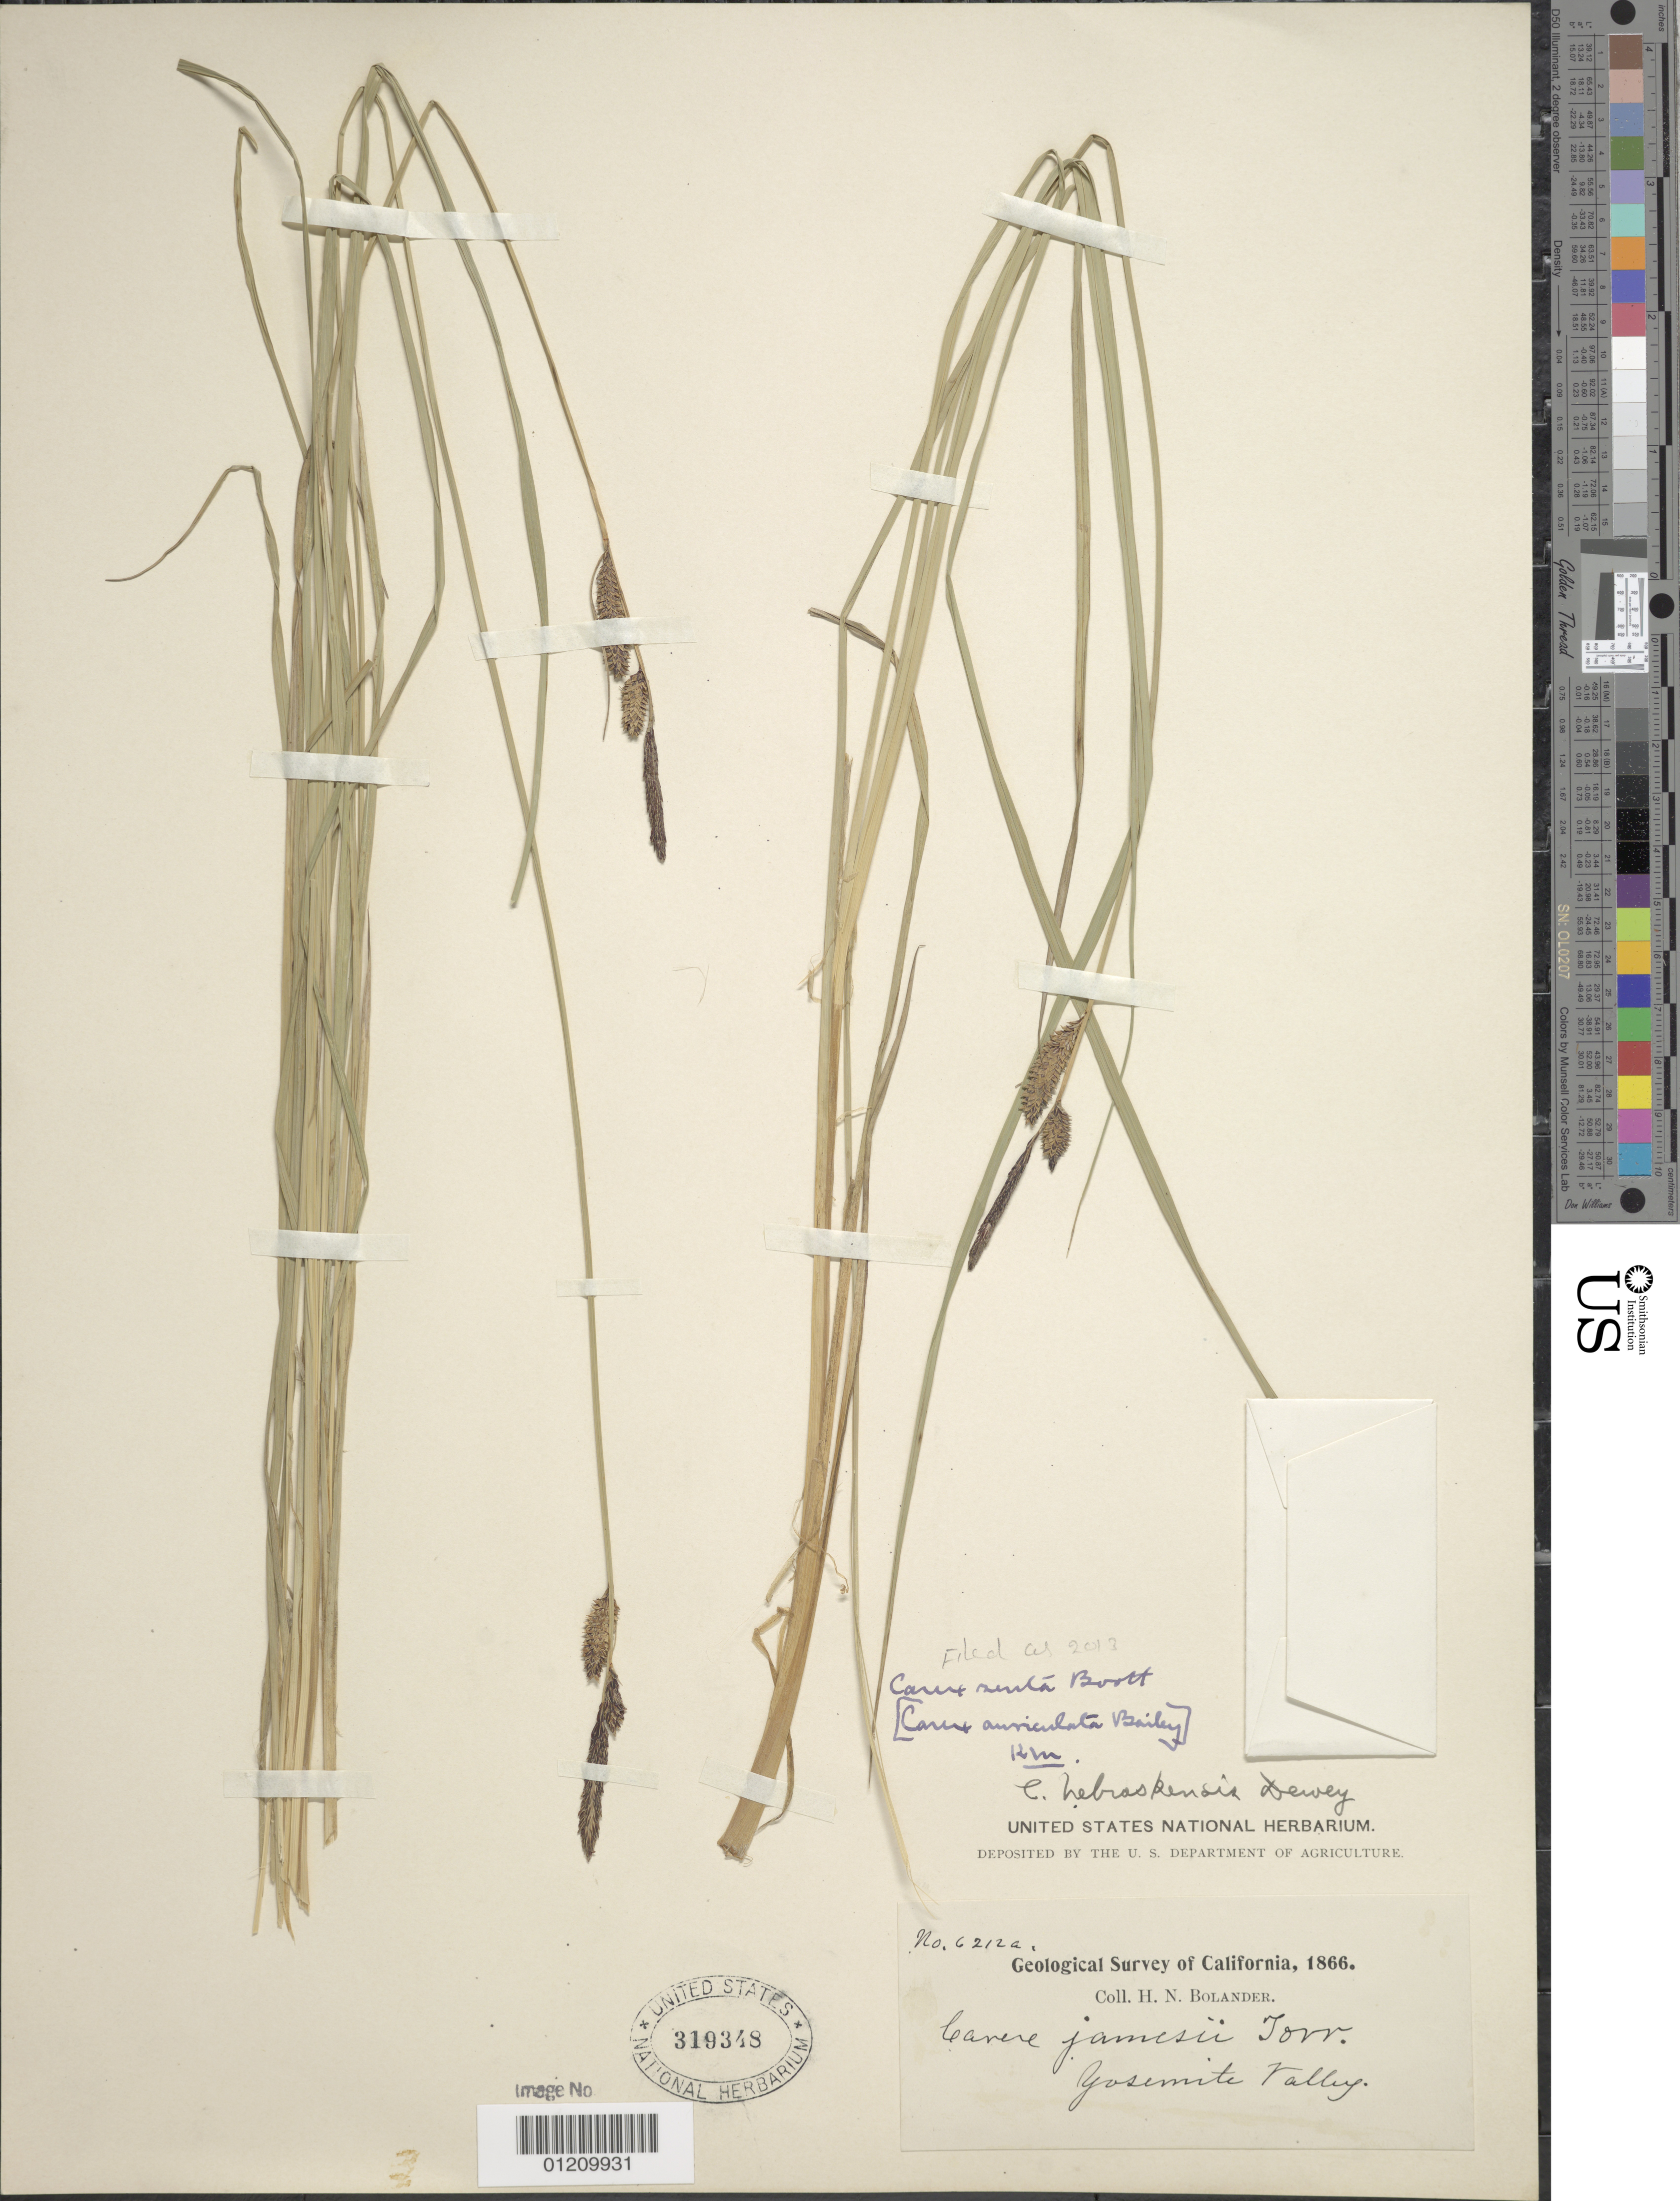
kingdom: Plantae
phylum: Tracheophyta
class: Liliopsida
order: Poales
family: Cyperaceae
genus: Carex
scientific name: Carex senta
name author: Boott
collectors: H. Bolander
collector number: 6212a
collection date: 1866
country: United States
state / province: California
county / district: Mariposa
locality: Yosemite Valley.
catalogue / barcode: US 319348